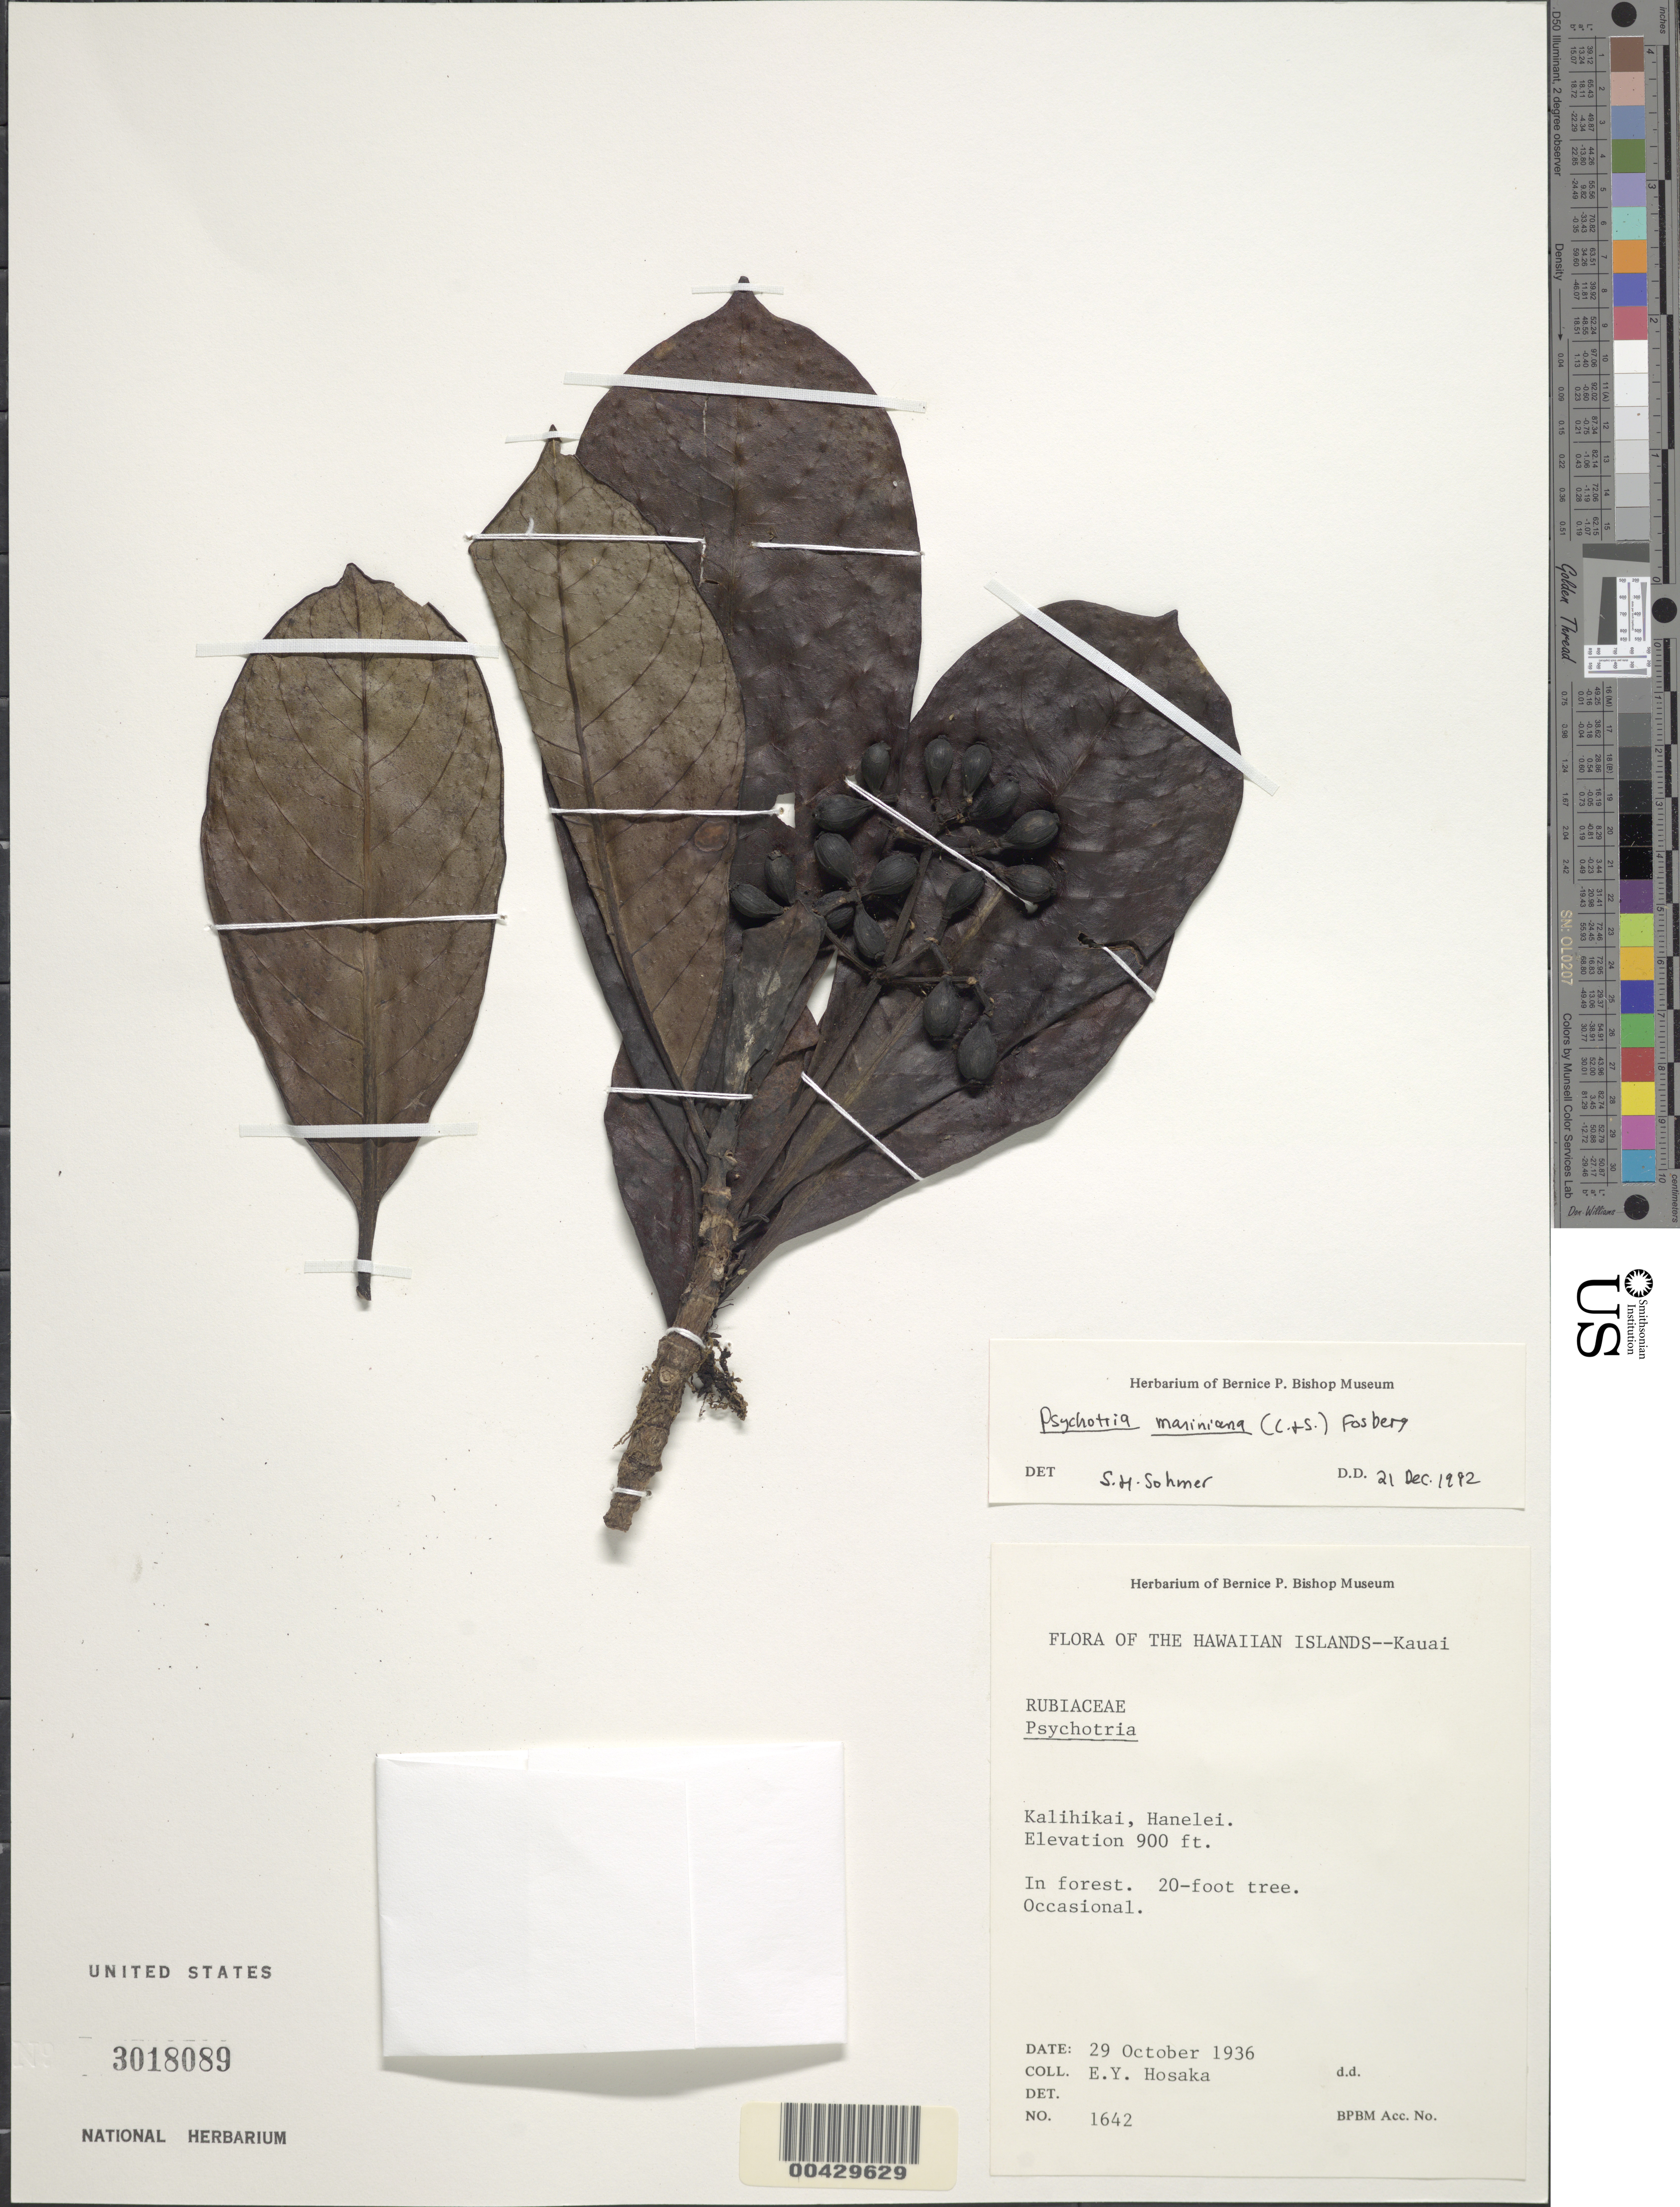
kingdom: Plantae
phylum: Tracheophyta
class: Magnoliopsida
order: Gentianales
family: Rubiaceae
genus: Psychotria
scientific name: Psychotria mariniana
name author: (Cham. & Schltdl.) Fosberg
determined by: Sohmer, S. H.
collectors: E. Y. Hosaka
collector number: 1642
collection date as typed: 29 Oct 1936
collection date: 1936-10-29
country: United States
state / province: Hawaii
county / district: Kauai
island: Kaua'i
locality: Kalihikai, Hanelei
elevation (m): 274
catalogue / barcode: US 3018089